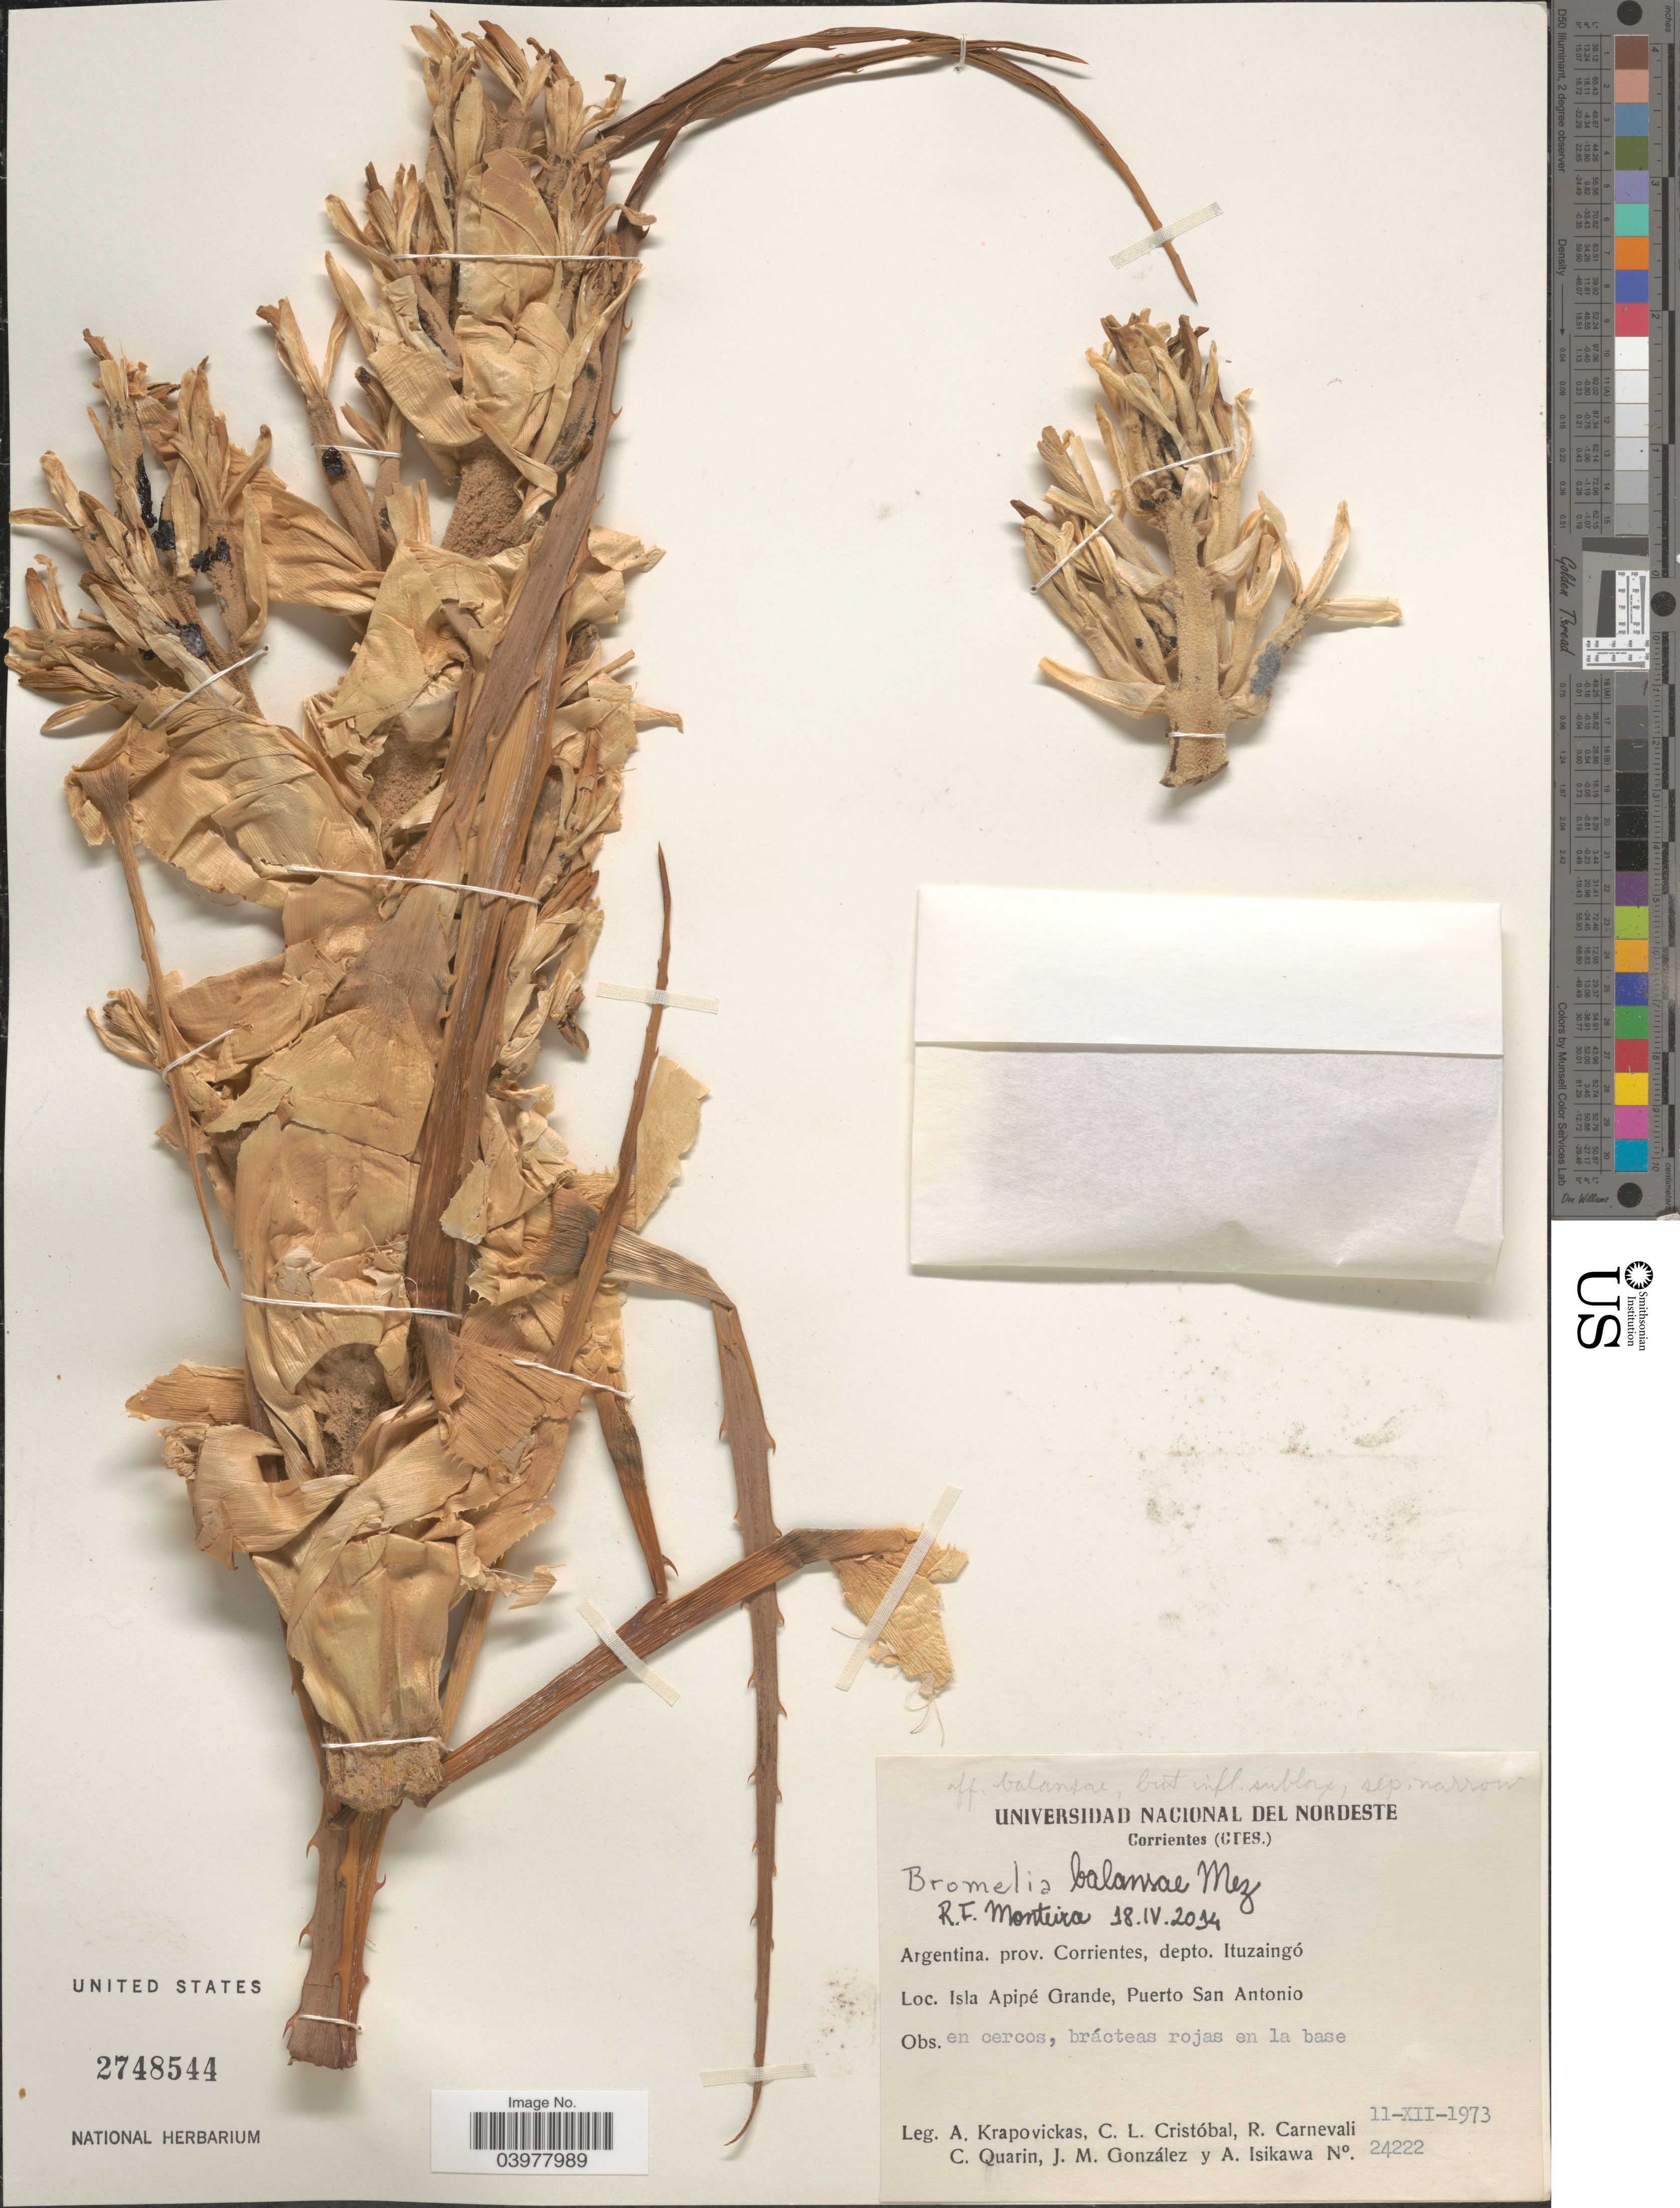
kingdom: Plantae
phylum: Tracheophyta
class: Liliopsida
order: Poales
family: Bromeliaceae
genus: Bromelia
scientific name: Bromelia balansae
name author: Mez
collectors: A. Karpovickas, C. L. Cristóbal, R. Carnevali, C. Quarin & et al.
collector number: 24222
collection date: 1973-12-11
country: Argentina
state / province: Corrientes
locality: Depto. Ituzaingó. Isla Apipé Grande, Puerto San Antonio.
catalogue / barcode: US 2748544